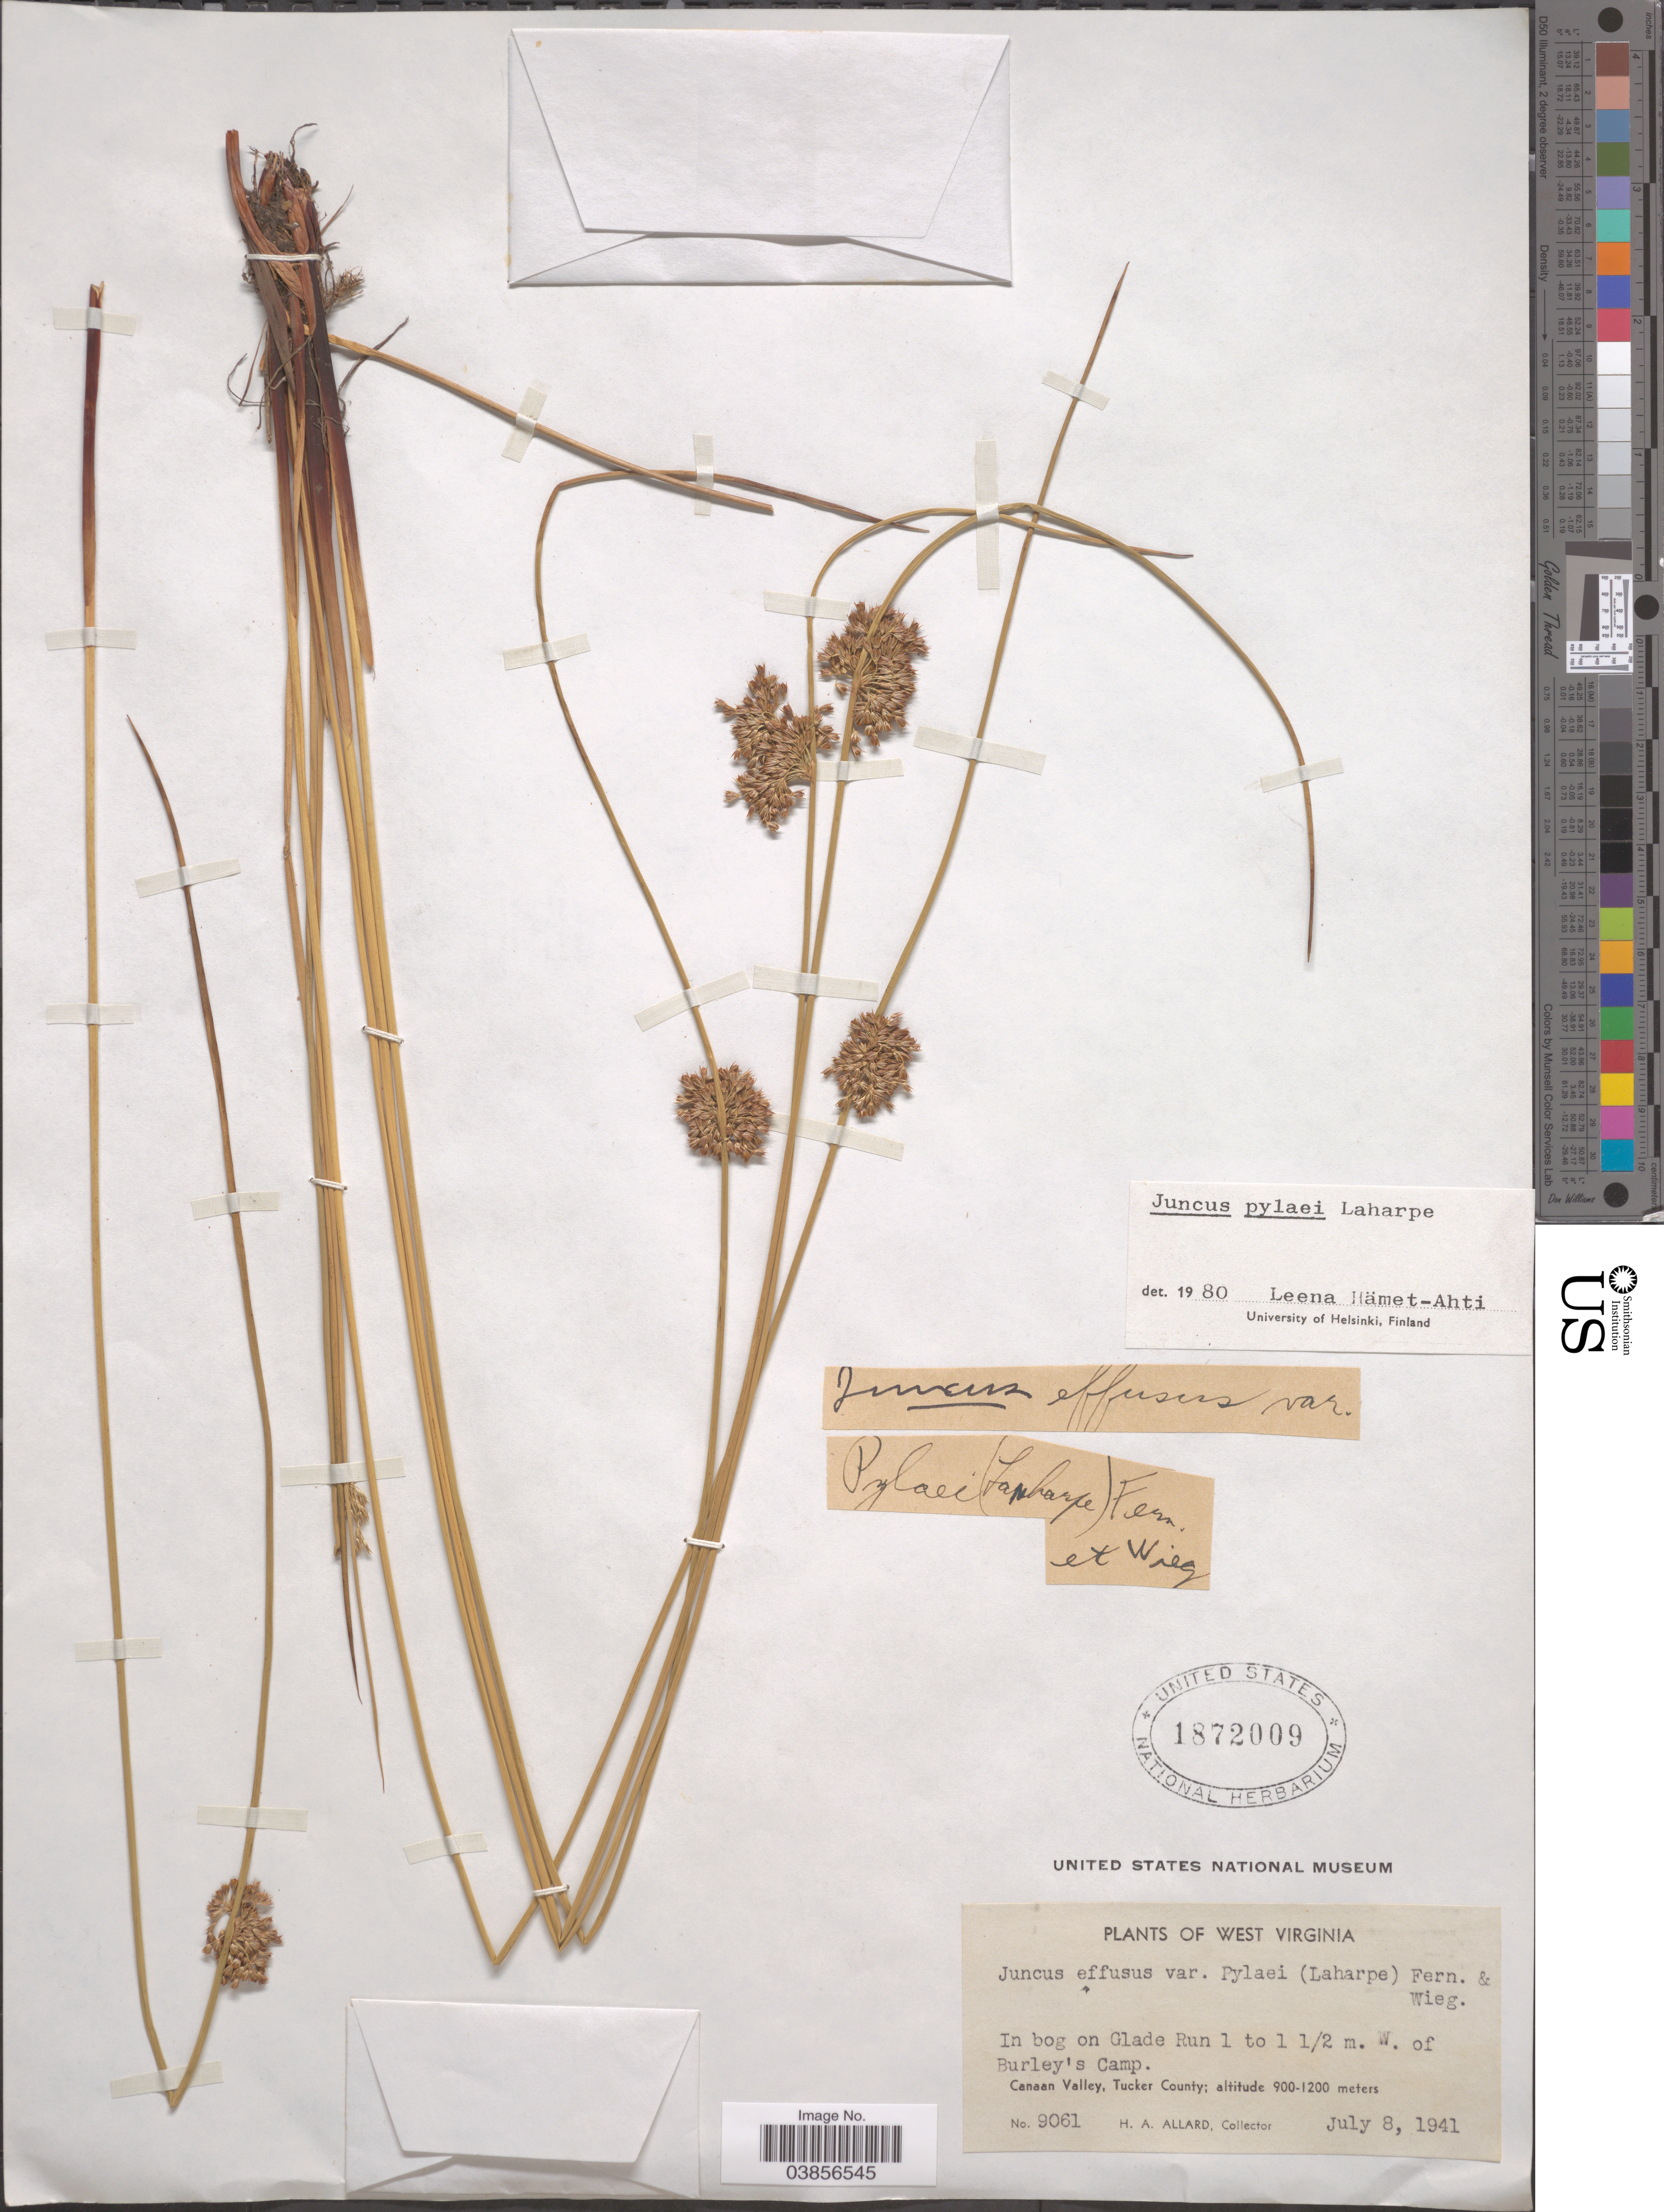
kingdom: Plantae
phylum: Tracheophyta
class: Liliopsida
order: Poales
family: Juncaceae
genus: Juncus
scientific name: Juncus pylaei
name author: Laharpe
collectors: H. A. Allard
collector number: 9061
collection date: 1941-07-08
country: United States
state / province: West Virginia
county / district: Tucker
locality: In bog on Glade Run 1 to 1½ m. W. of Burley's Camp. Canaan Valley, Tucker County.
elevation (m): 900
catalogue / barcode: US 1872009